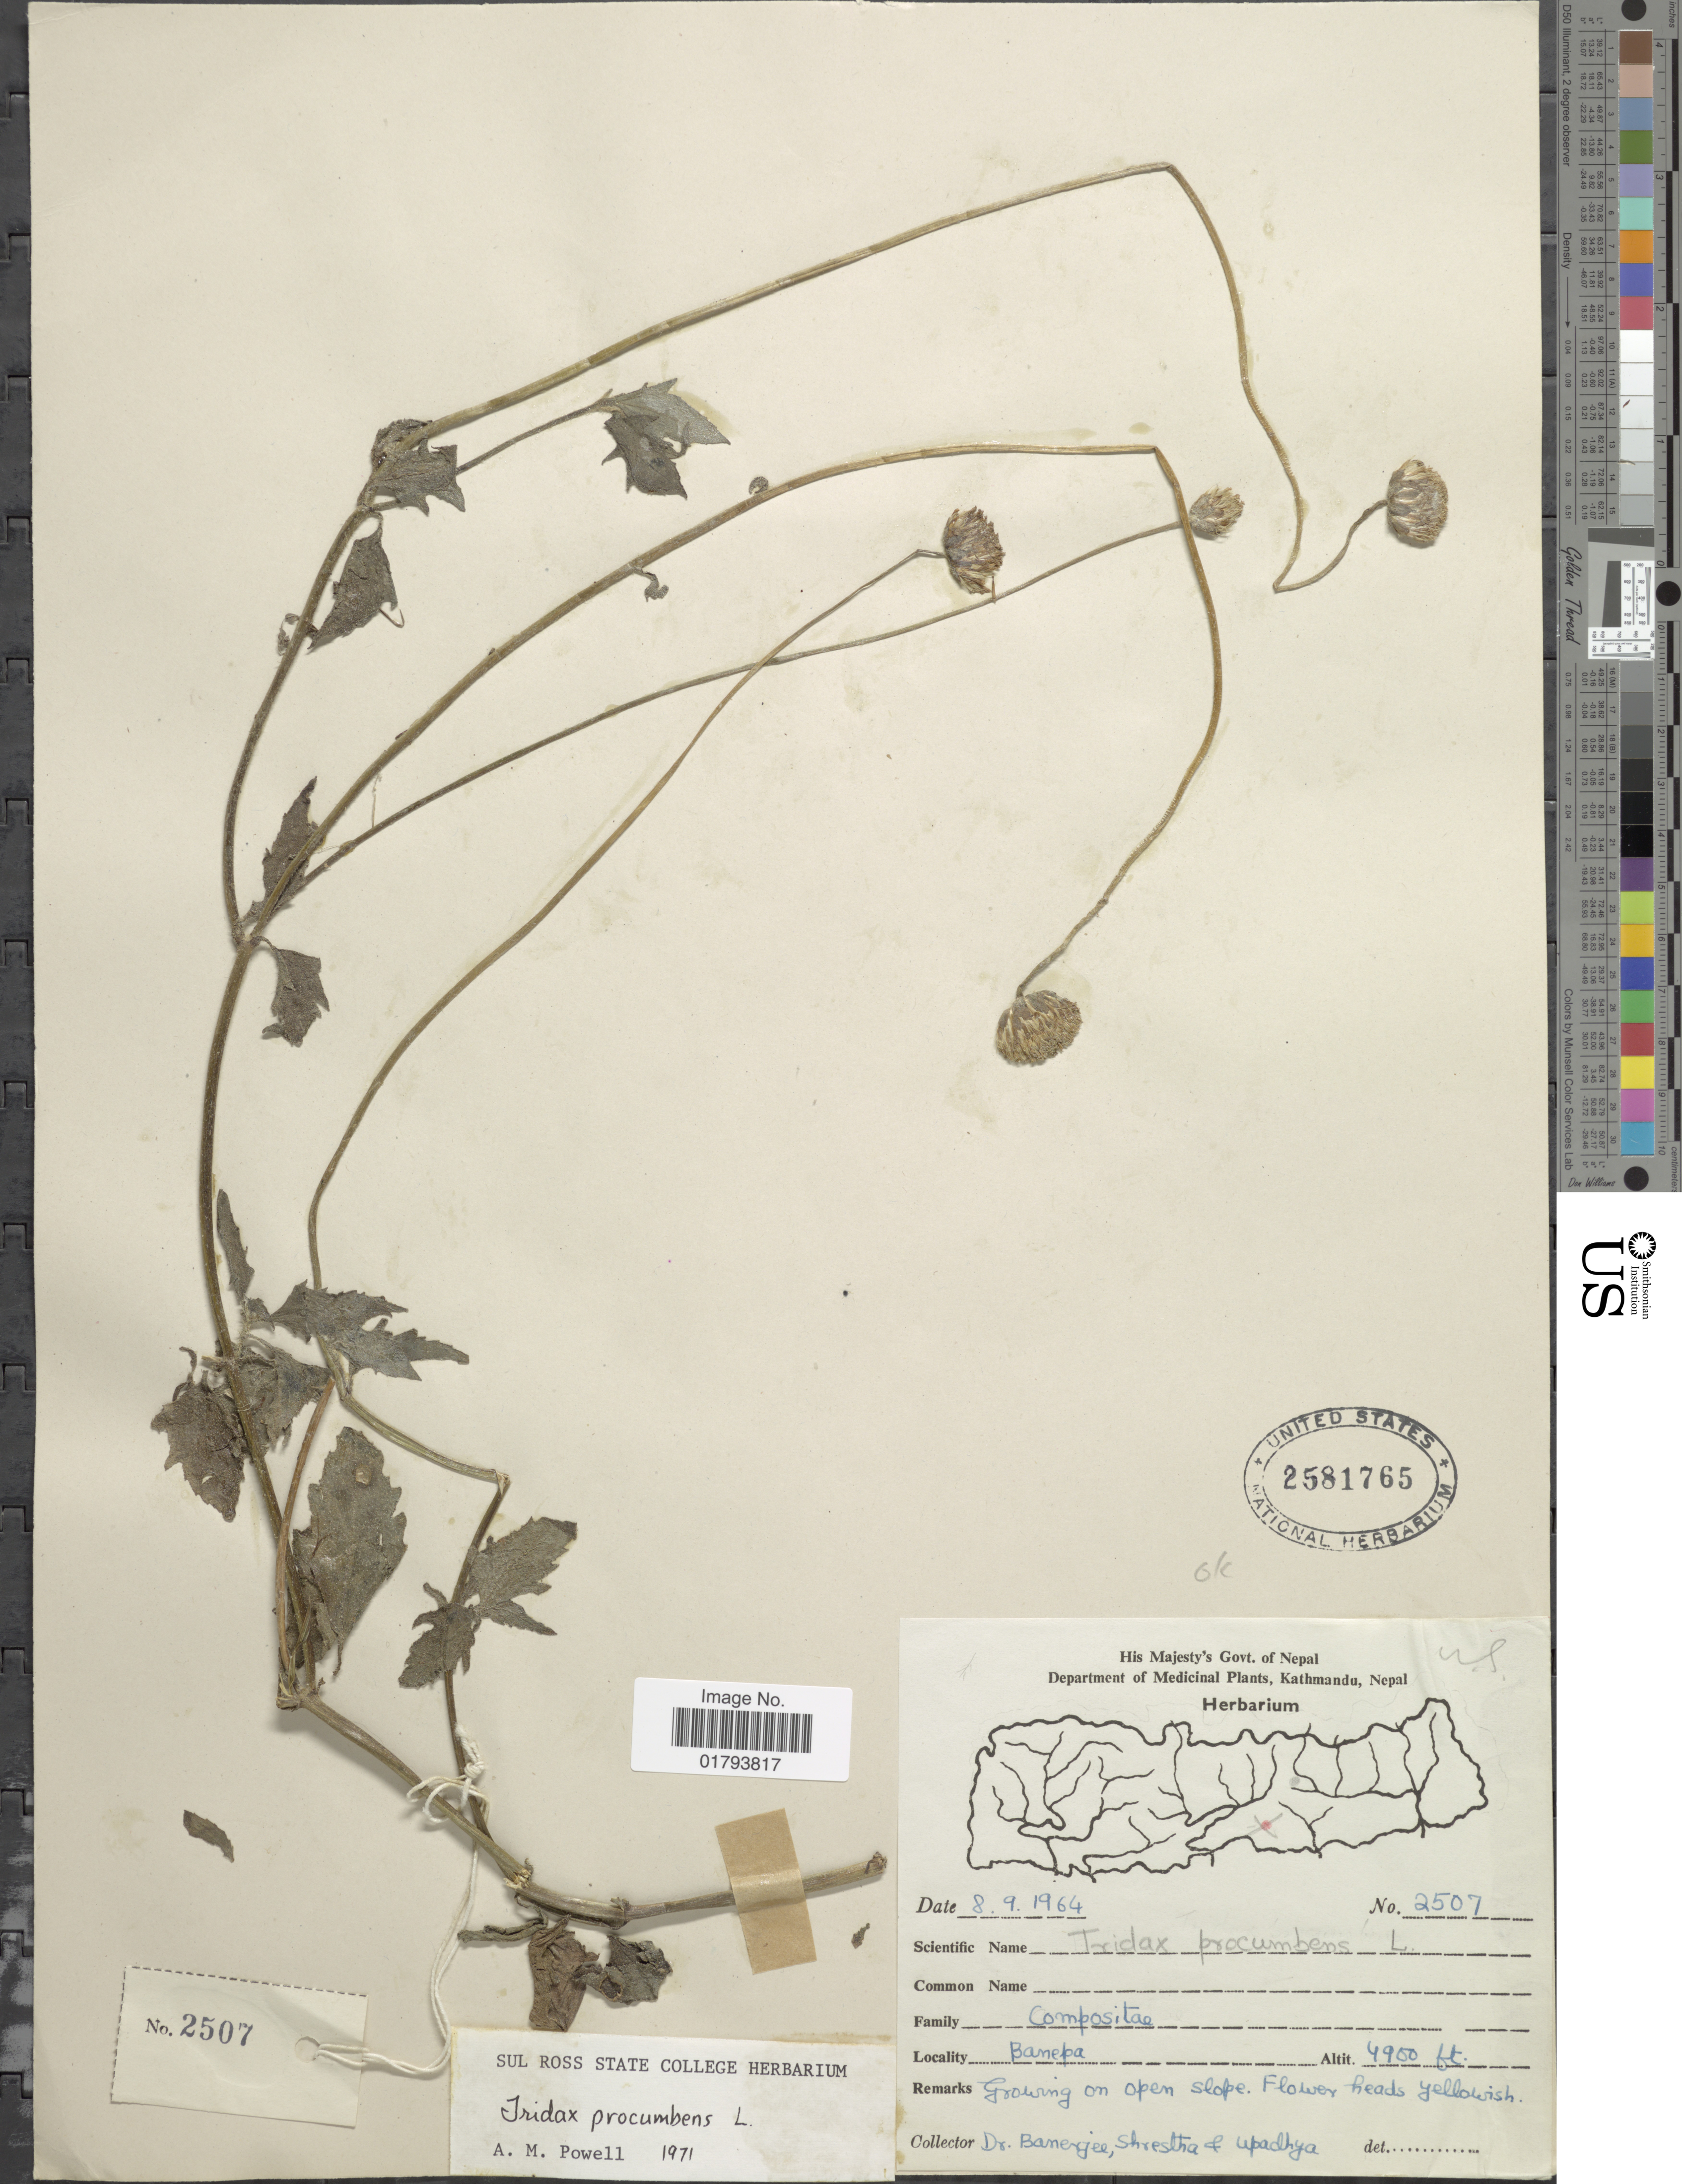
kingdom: Plantae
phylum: Tracheophyta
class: Magnoliopsida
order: Asterales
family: Asteraceae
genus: Tridax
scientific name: Tridax procumbens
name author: L.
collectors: -. Banerjee, -. Shrestha & A. Upadhya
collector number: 2507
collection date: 1964-09-08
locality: Banepa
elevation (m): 1494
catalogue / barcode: US 2581765